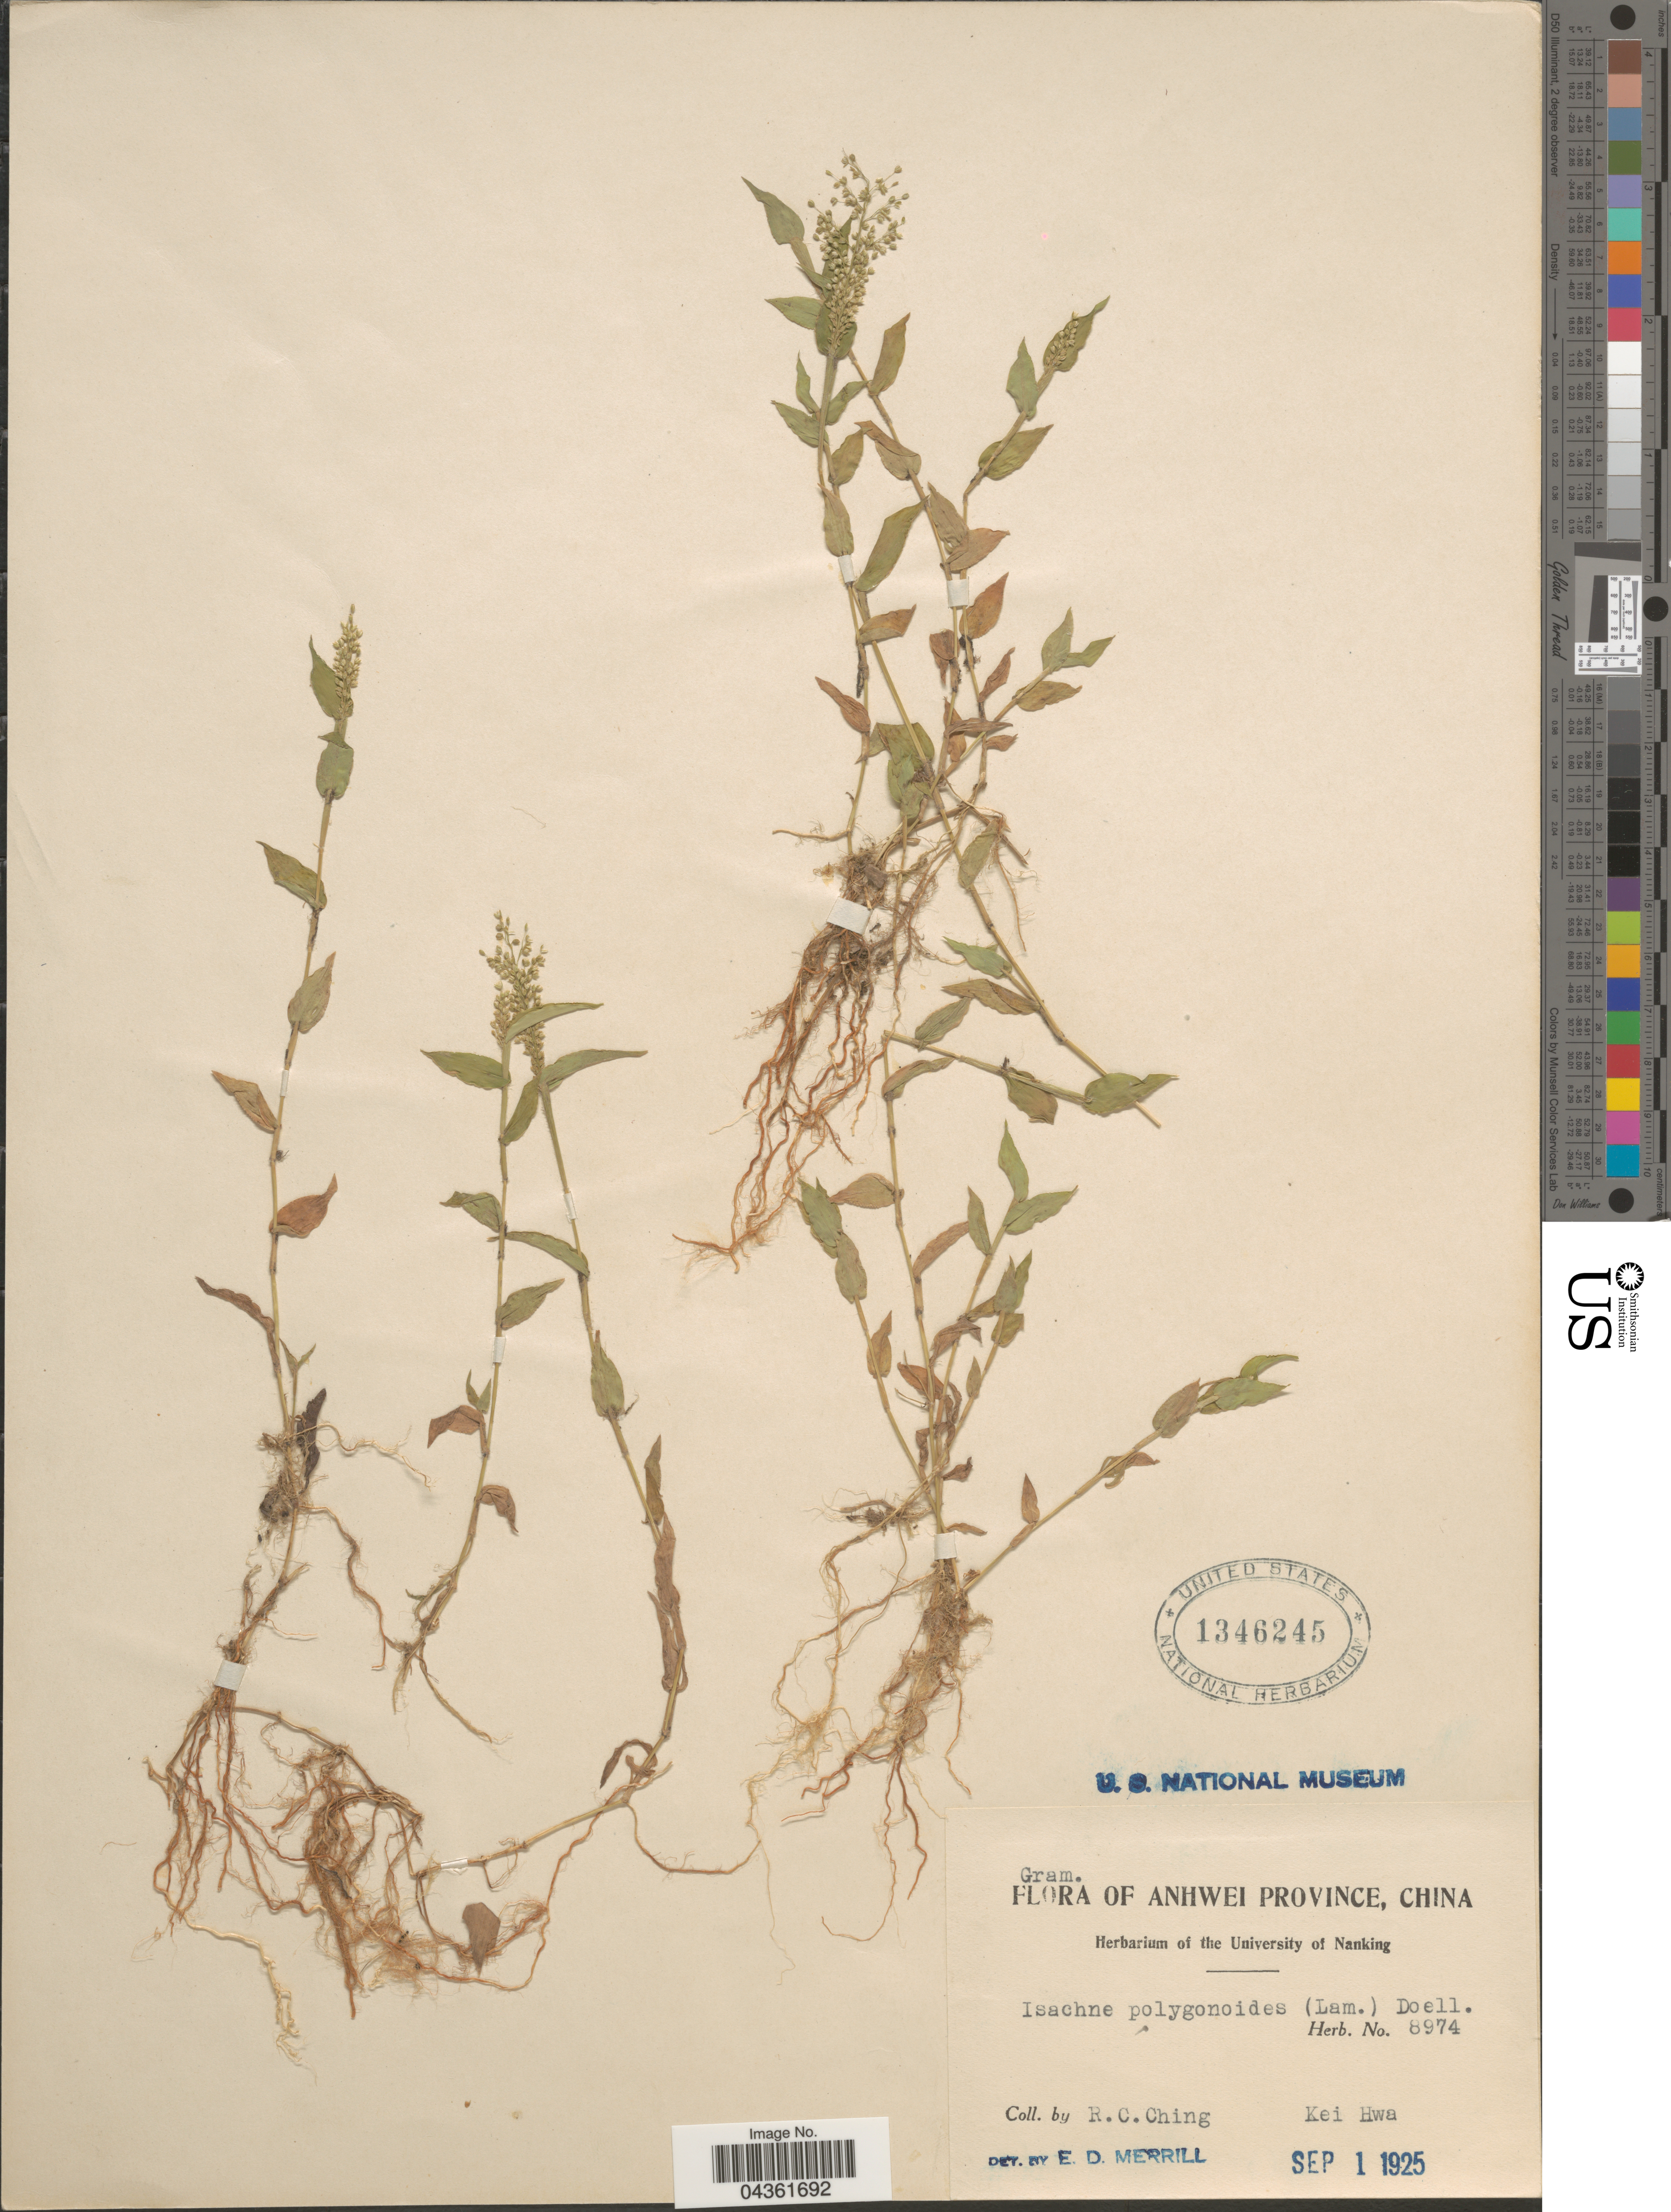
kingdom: Plantae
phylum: Tracheophyta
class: Liliopsida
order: Poales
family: Poaceae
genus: Isachne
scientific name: Isachne pulchella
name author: Roth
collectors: R. C. Ching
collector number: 8974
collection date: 1925-09-01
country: China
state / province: Anhui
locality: Anhwei Province. Kei Hwa.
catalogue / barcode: US 1346245